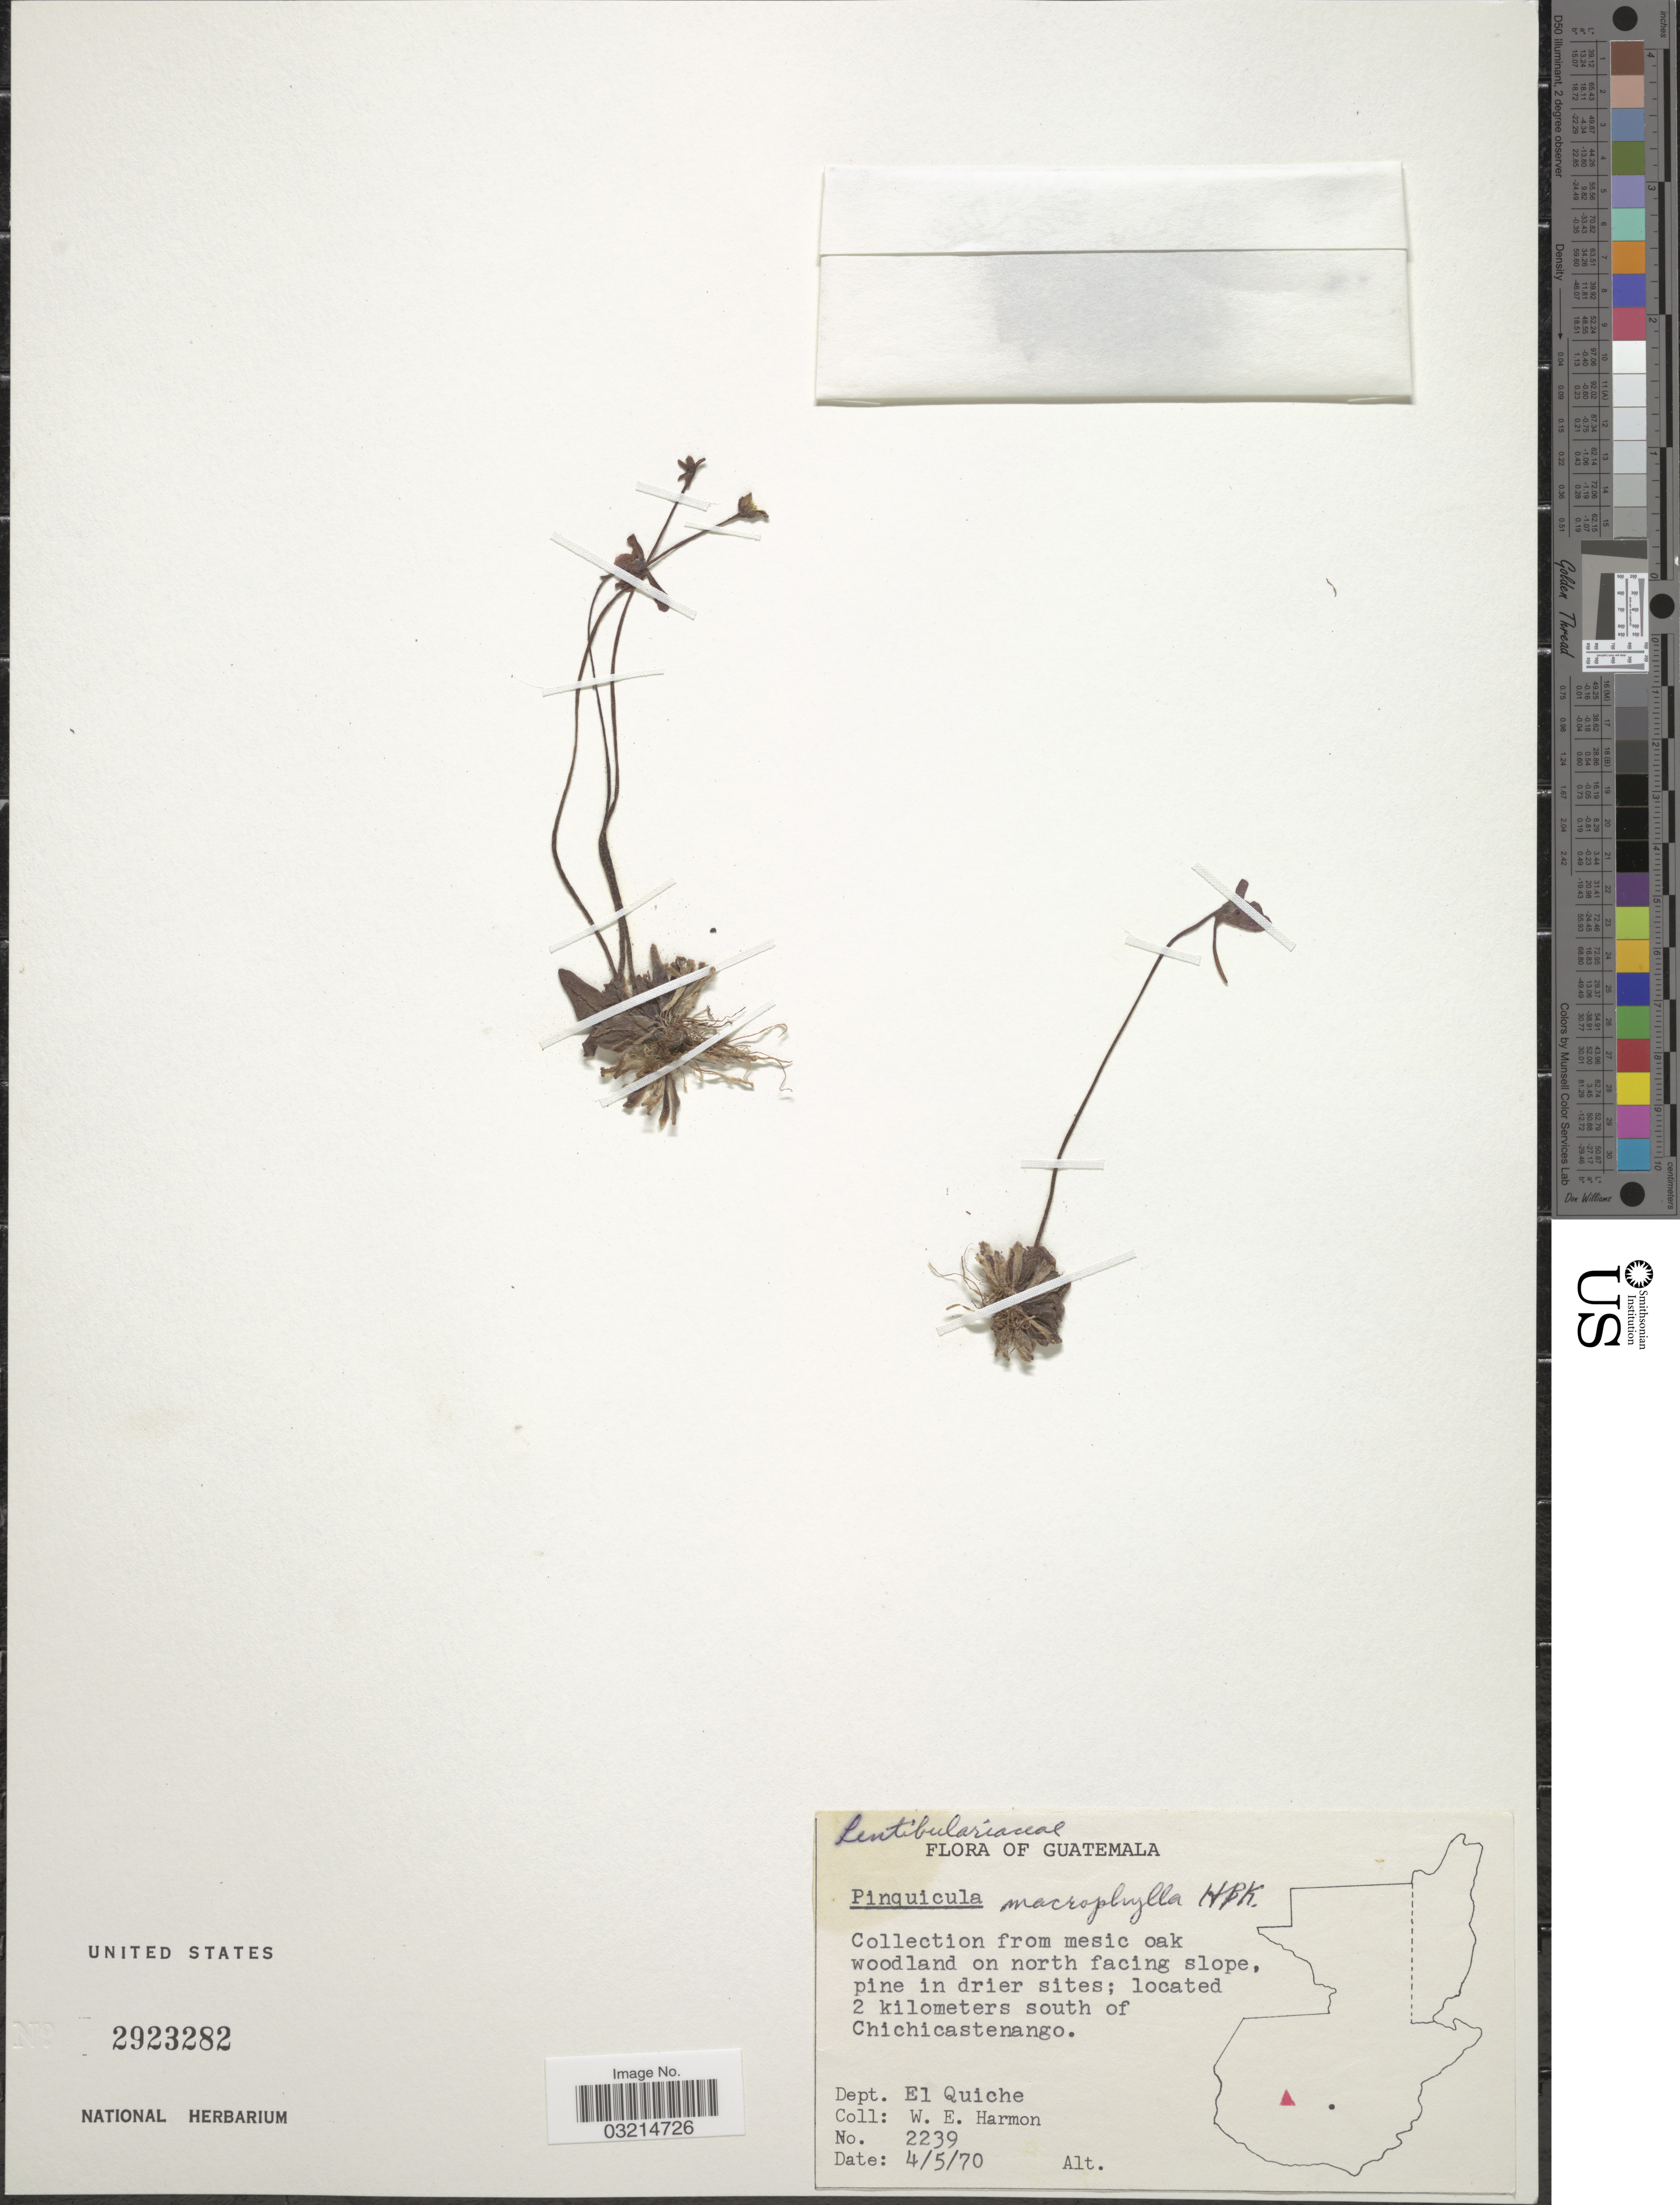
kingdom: Plantae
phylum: Tracheophyta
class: Magnoliopsida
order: Lamiales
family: Lentibulariaceae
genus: Pinguicula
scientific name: Pinguicula macrophylla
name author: Kunth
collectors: W. E. Harmon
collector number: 2239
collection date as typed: Transcribed d/m/y: 4/5/70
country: Guatemala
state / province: El Quiché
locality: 2 kilometers south of Chichicastenango. Dept. El Quiche.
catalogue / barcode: US 2923282